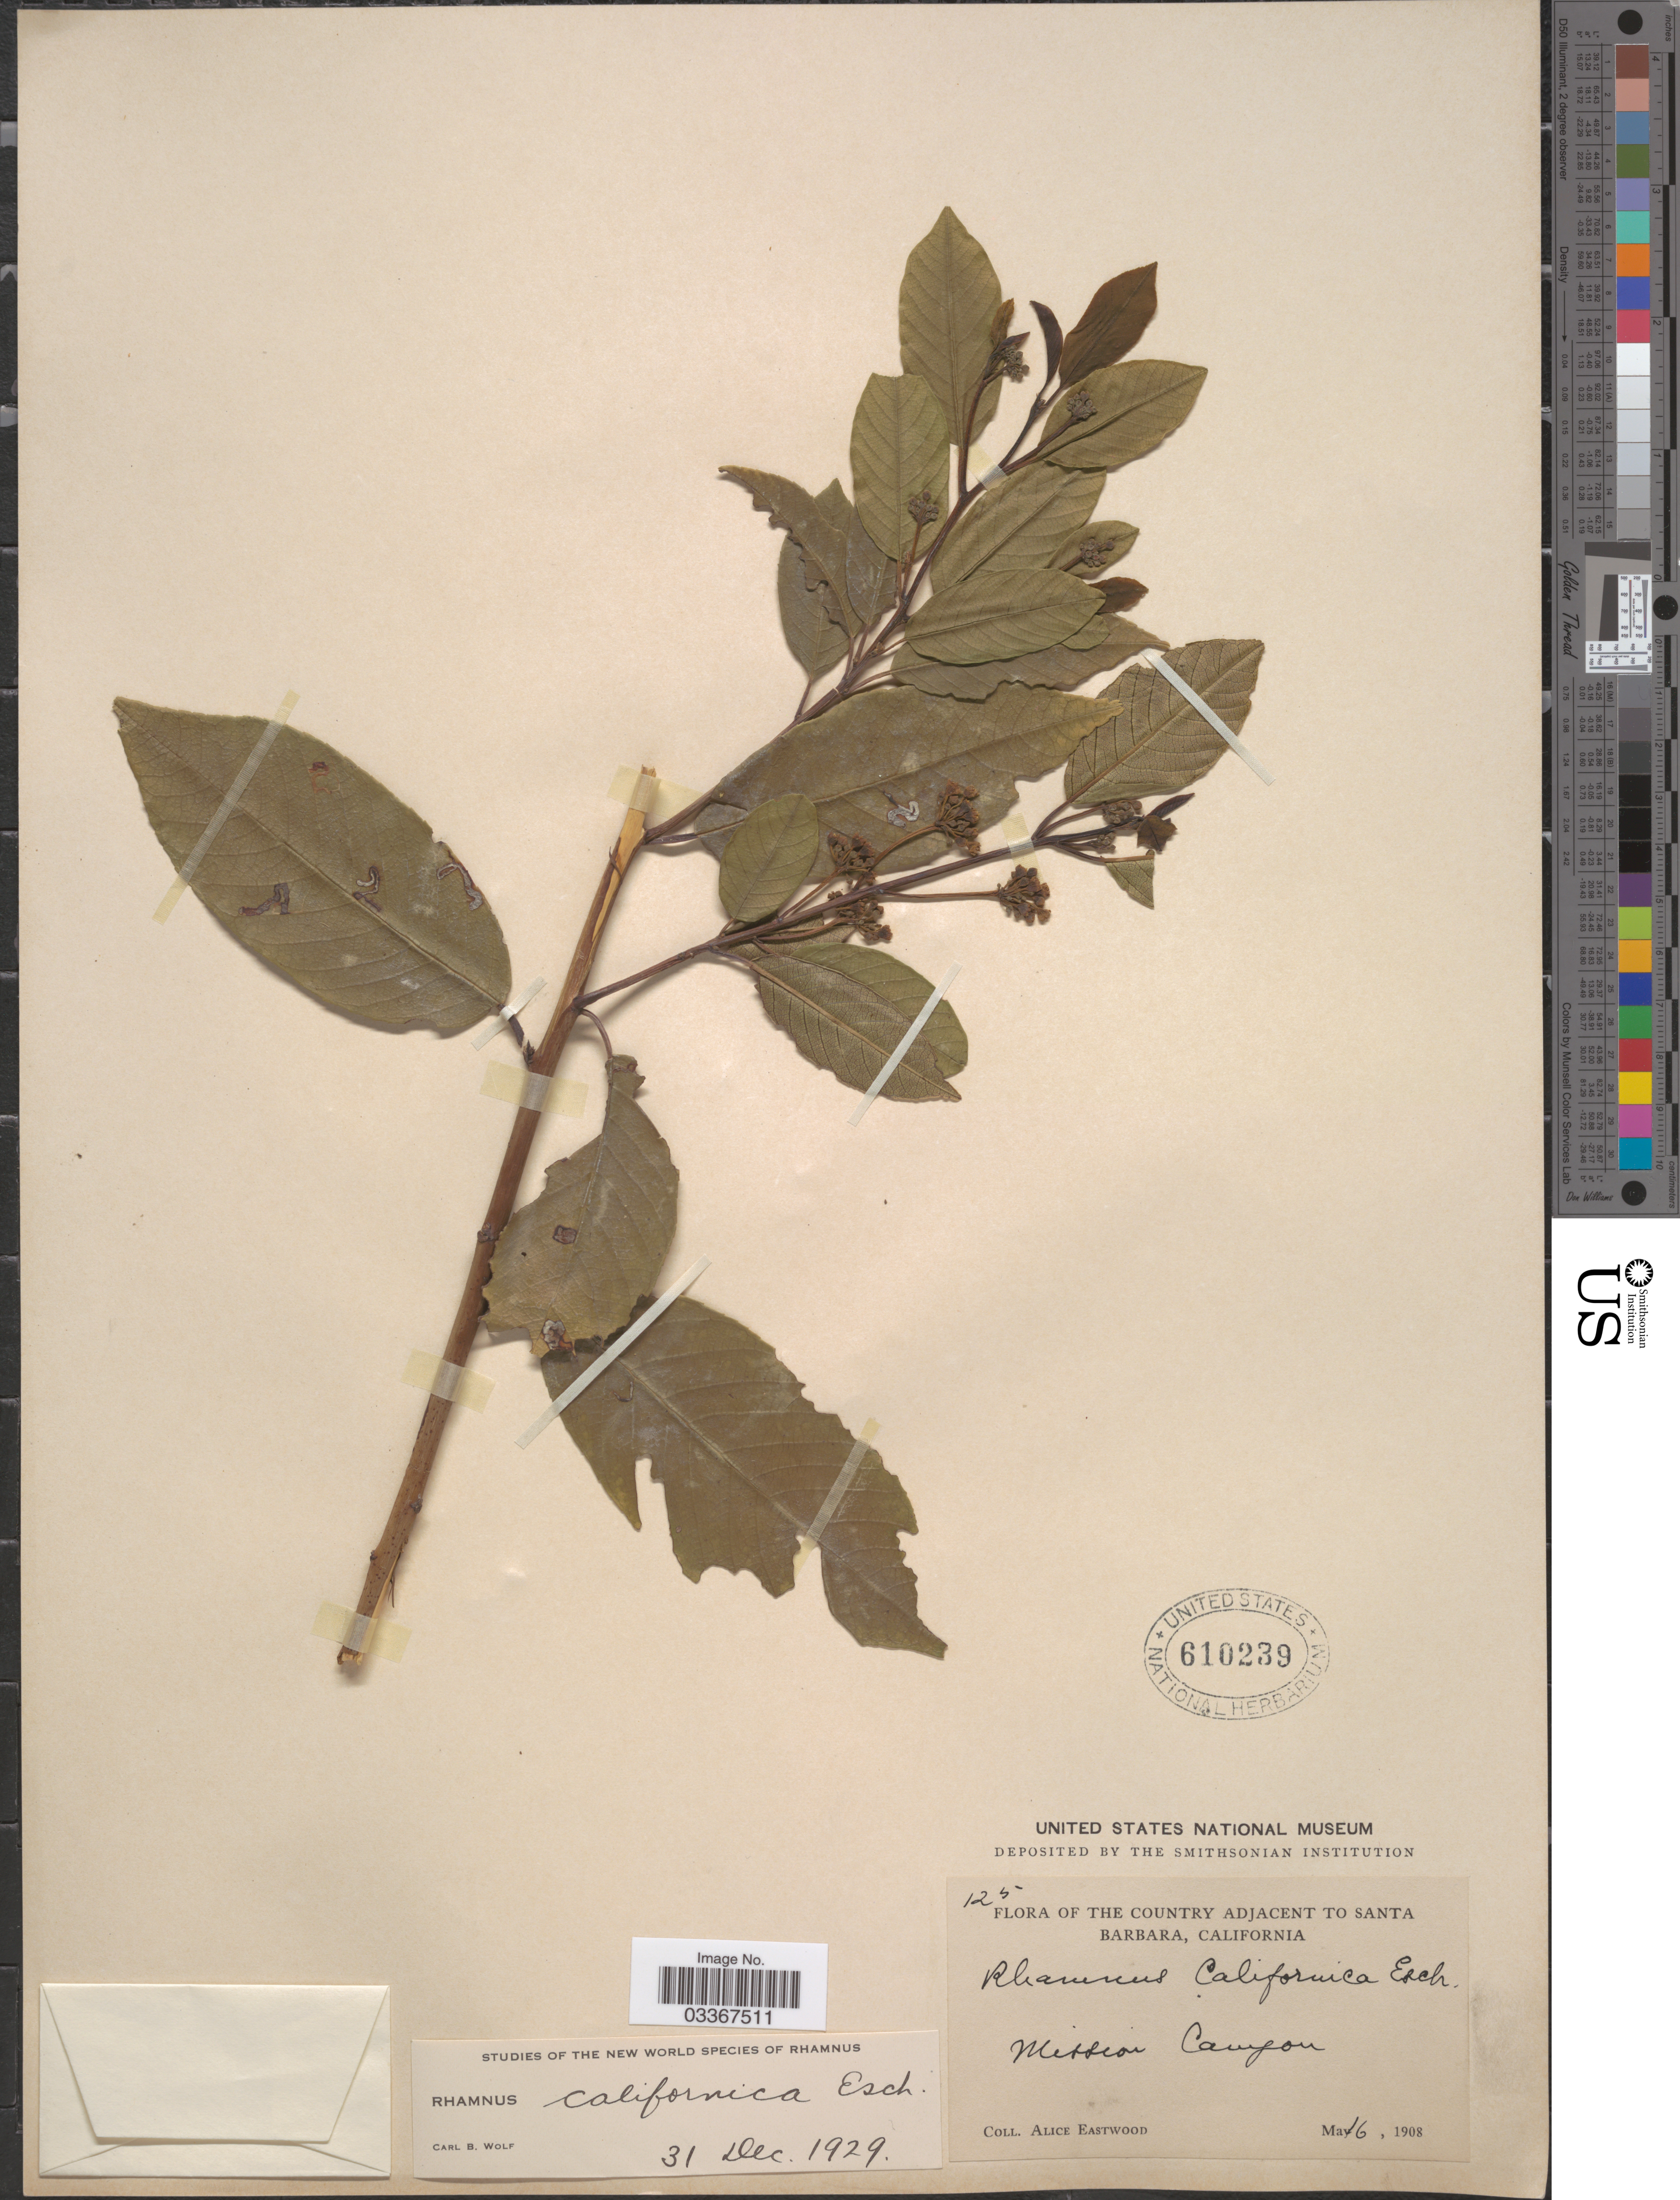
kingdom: Plantae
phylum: Tracheophyta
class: Magnoliopsida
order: Rosales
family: Rhamnaceae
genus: Frangula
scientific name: Frangula californica subsp. californica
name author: (Eschsch.) A. Gray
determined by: Strong, Mark T., (BOT), Smithsonian Institution - National Museum of Natural History (UNITED STATES)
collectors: A. Eastwood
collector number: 125*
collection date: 1908-05-16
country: United States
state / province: California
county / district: Santa Barbara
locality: The Country Adjacent to Santa Barbara. Mission Canyon.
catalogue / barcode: US 610239